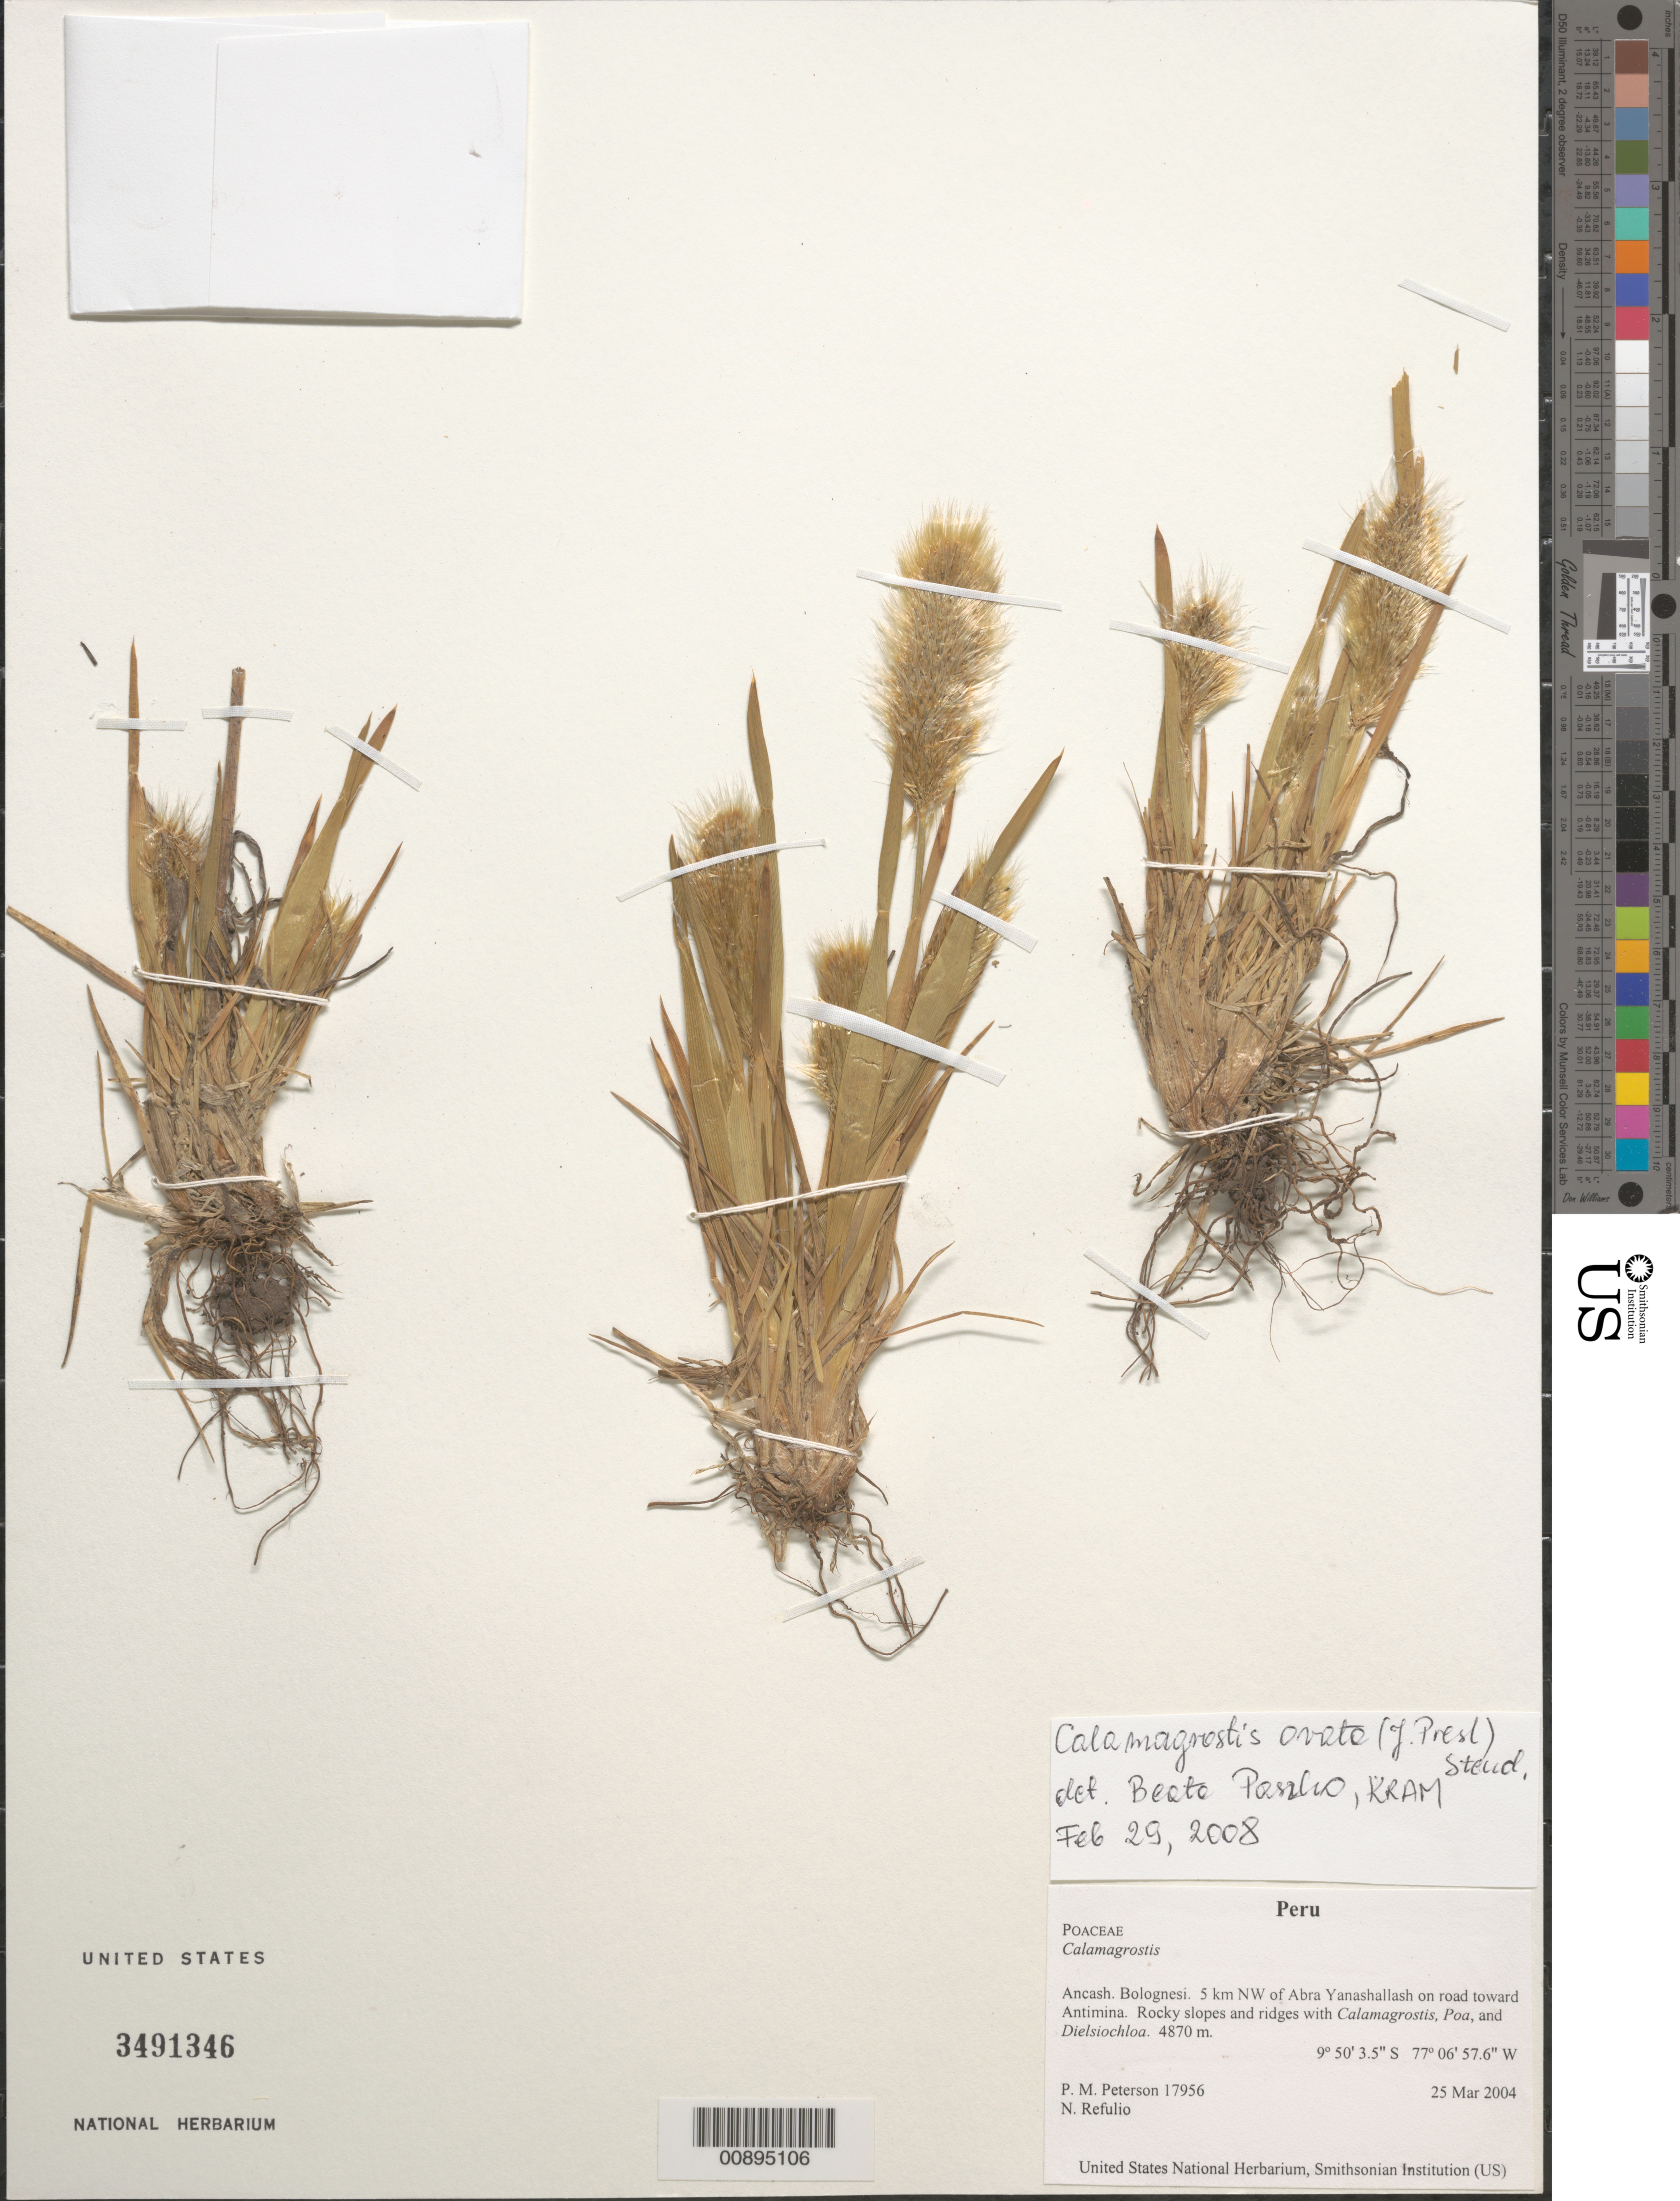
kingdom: Plantae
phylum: Tracheophyta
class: Liliopsida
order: Poales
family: Poaceae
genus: Calamagrostis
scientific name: Calamagrostis sp.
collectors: P. M. Peterson & N. Refulio-Rodríguez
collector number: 17956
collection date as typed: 25 Mar 2004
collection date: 2004-03-25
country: Peru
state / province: Ancash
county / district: Bolognesi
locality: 5 km NW of Abra Yanashallash on road toward Antimina. Rocky slopes and ridges with Calamagrostis, Poa, and Dielsiochloa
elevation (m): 4870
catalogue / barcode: US 3491346